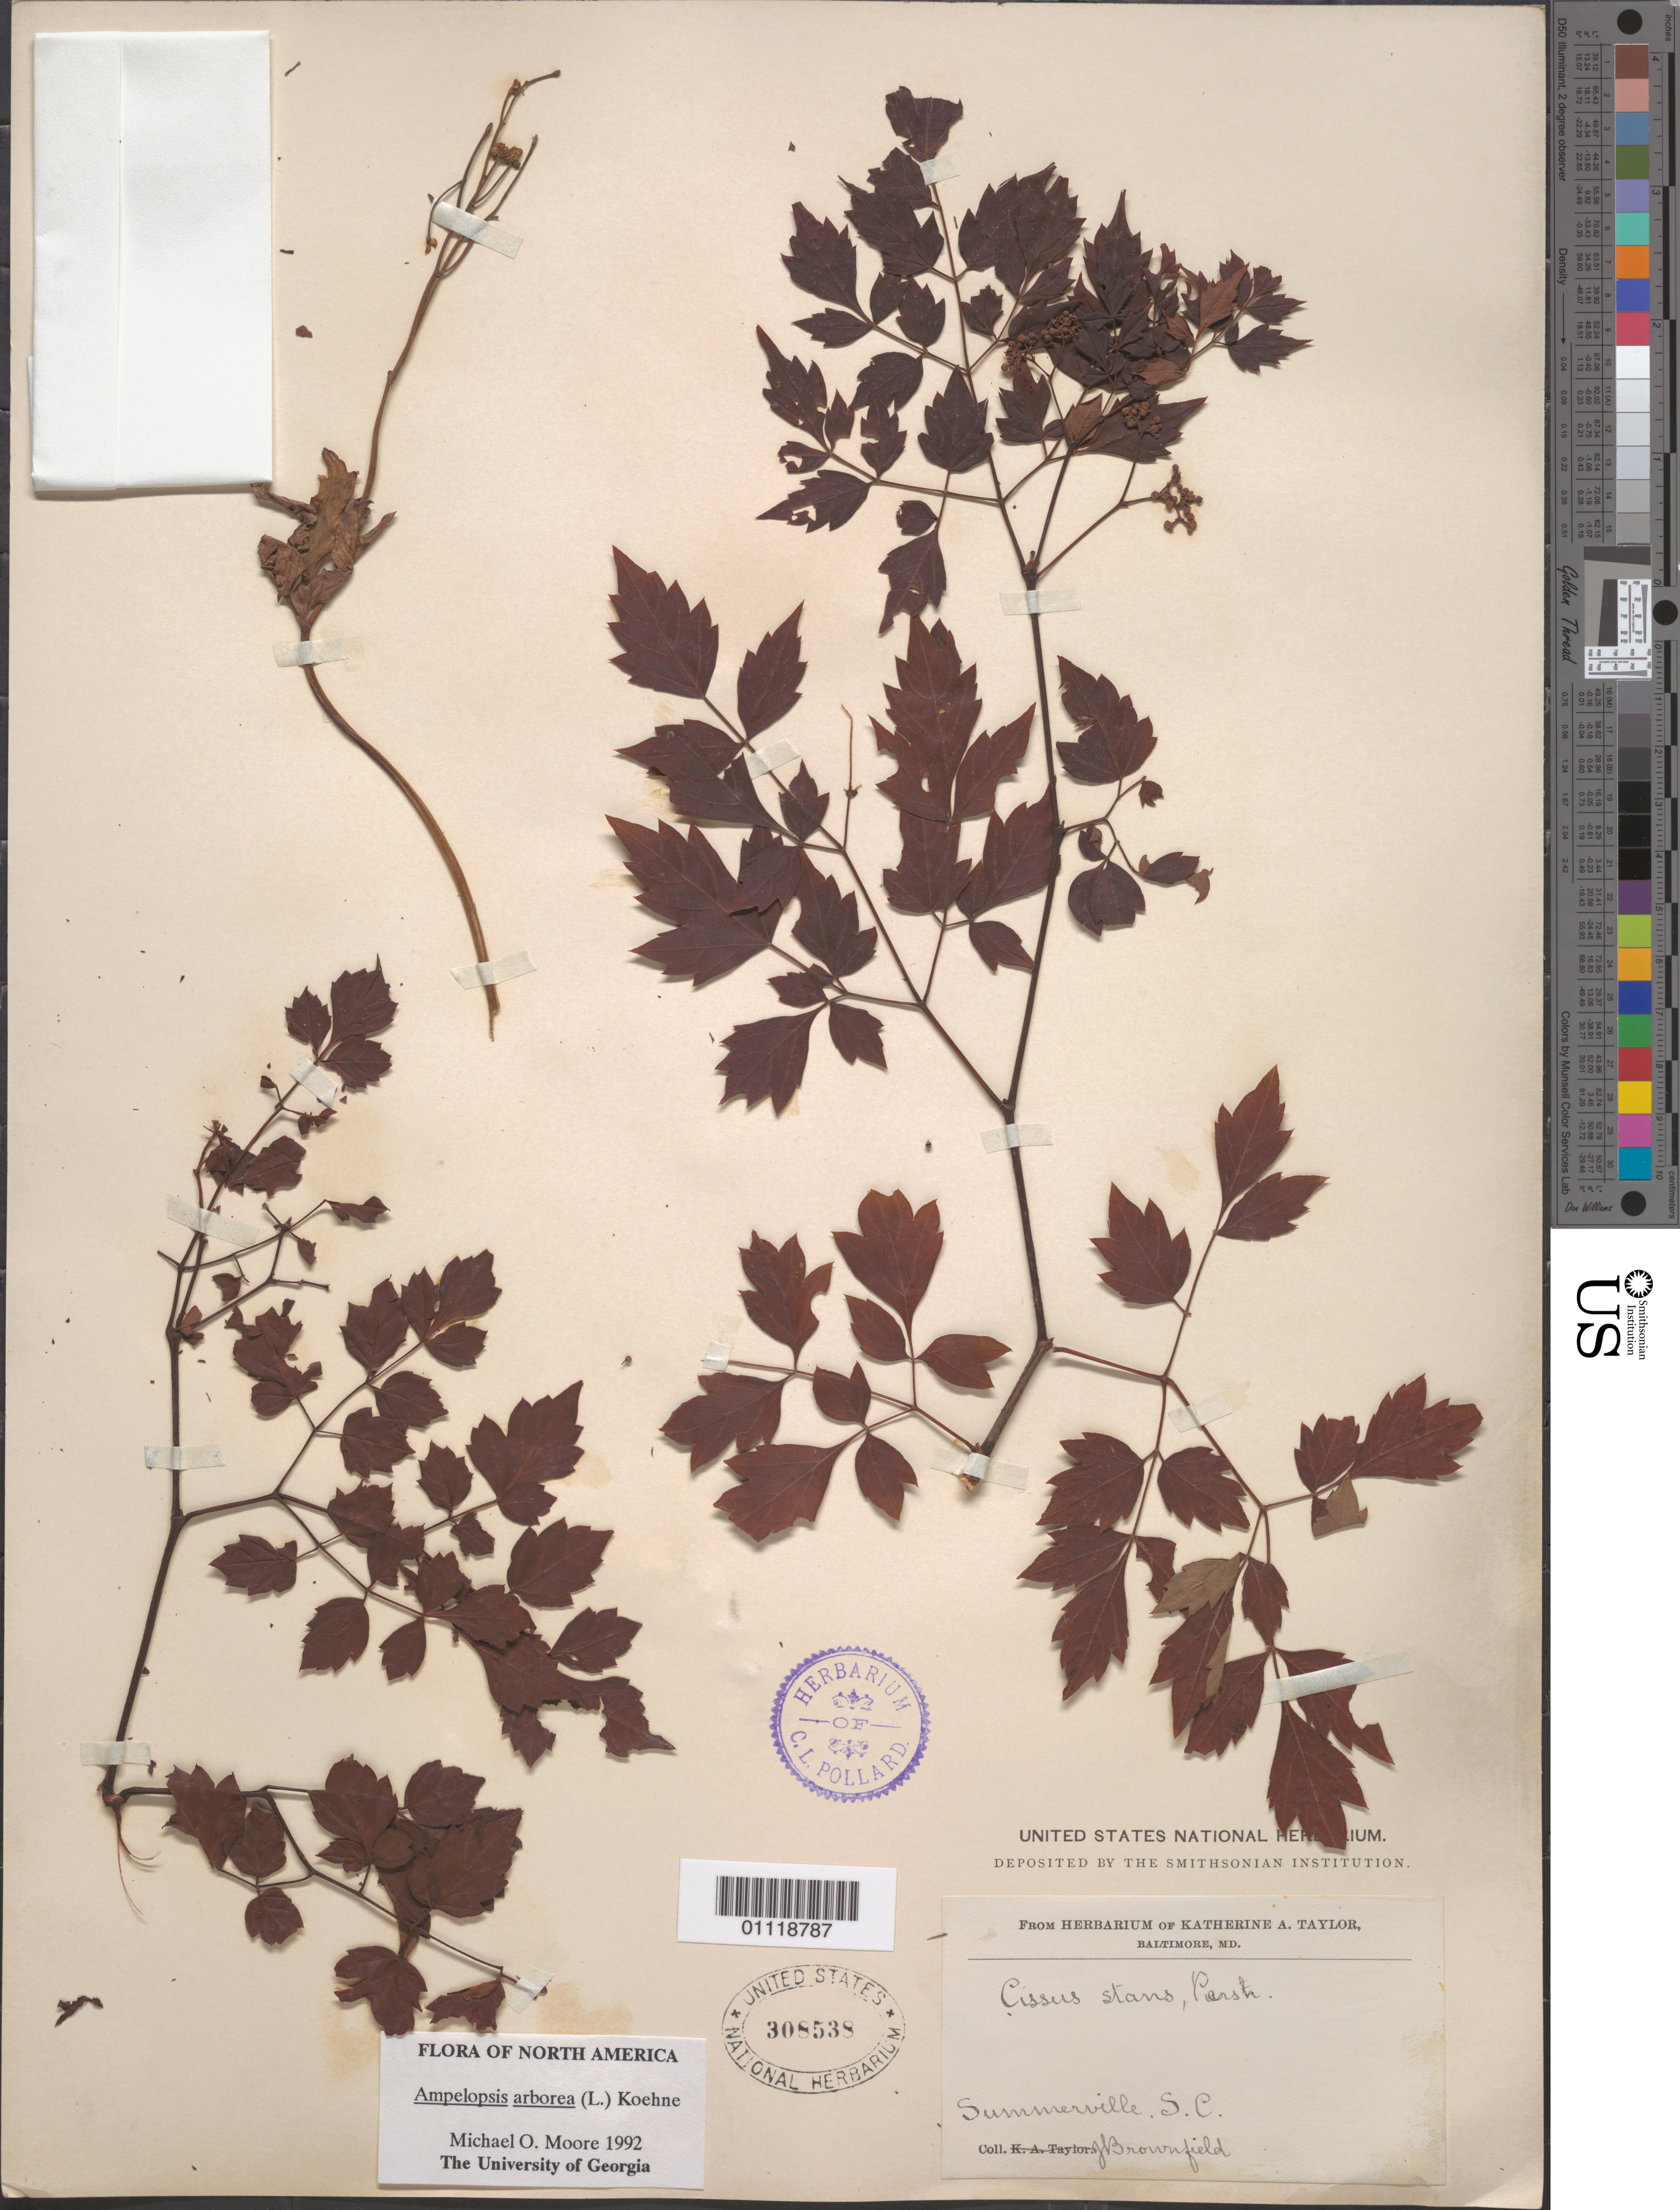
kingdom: Plantae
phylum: Tracheophyta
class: Magnoliopsida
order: Vitales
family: Vitaceae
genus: Ampelopsis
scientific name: Ampelopsis arborea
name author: (L.) Koehne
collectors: J. Brownfield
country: United States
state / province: South Carolina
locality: Summerville.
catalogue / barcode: US 308538